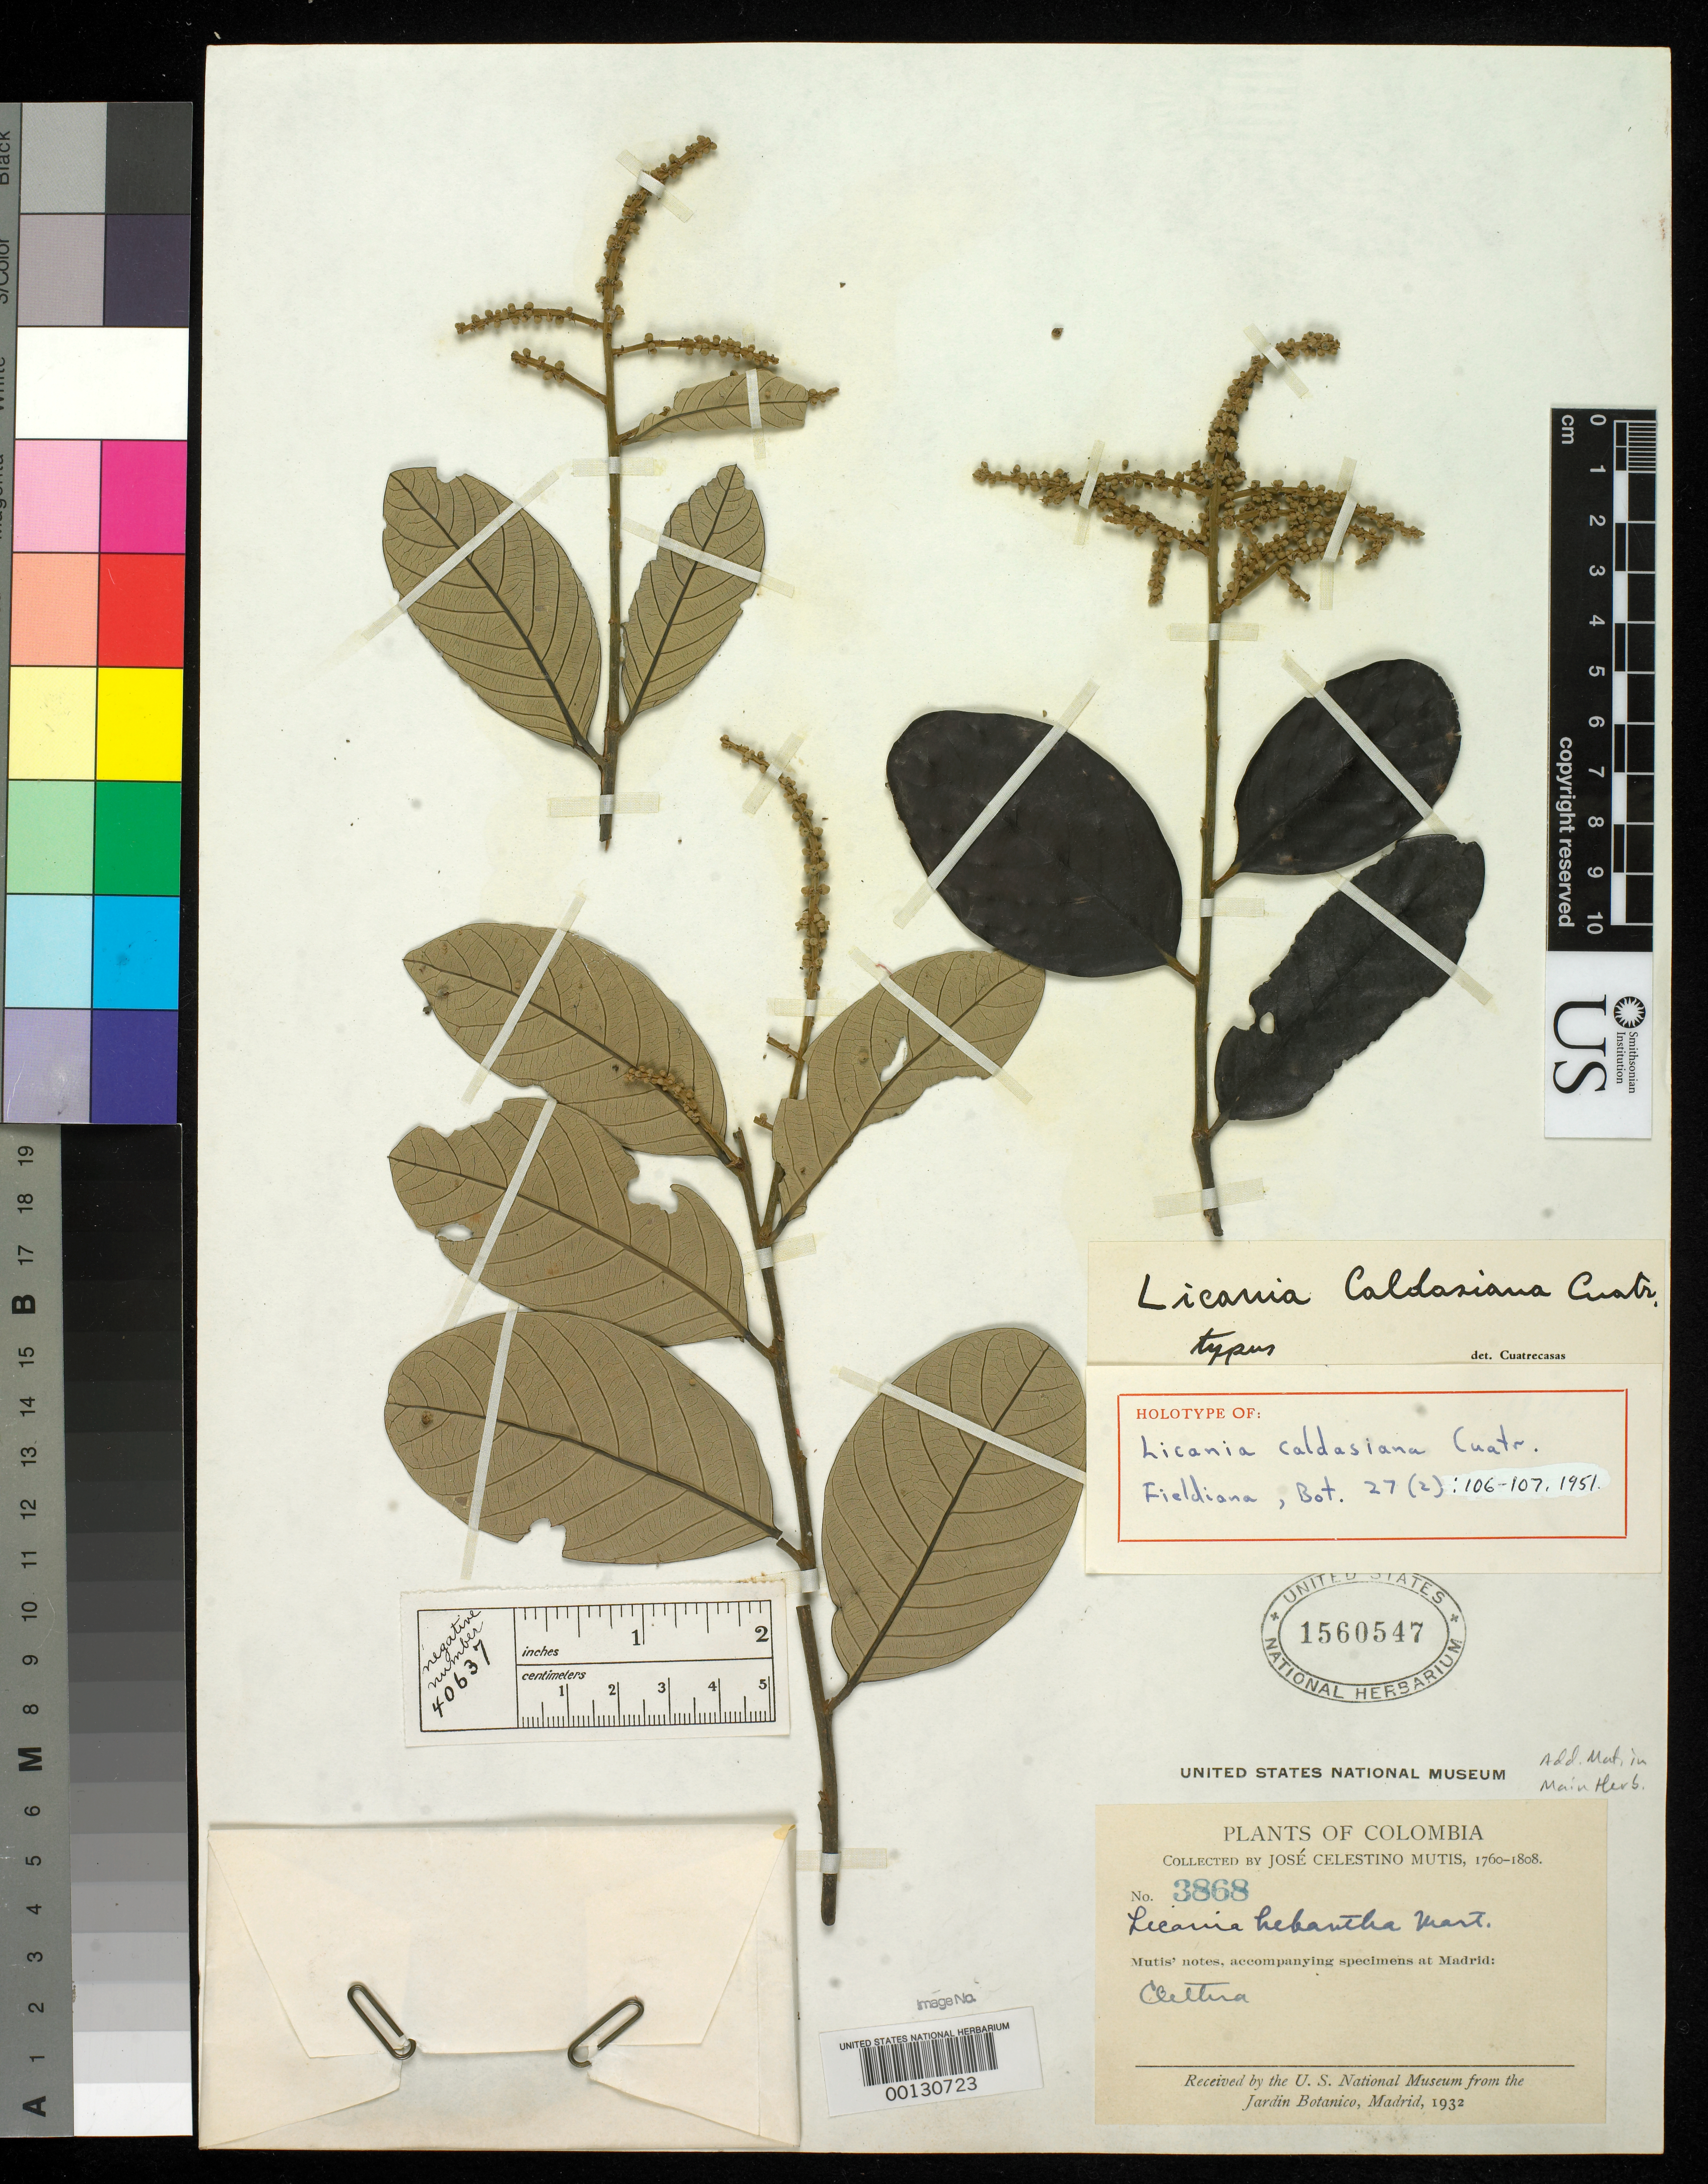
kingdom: Plantae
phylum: Tracheophyta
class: Magnoliopsida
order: Malpighiales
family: Chrysobalanaceae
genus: Licania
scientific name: Licania caldasiana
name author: Cuatrec.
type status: Holotype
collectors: J. C. B. Mutis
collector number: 3868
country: Colombia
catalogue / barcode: US 1560547